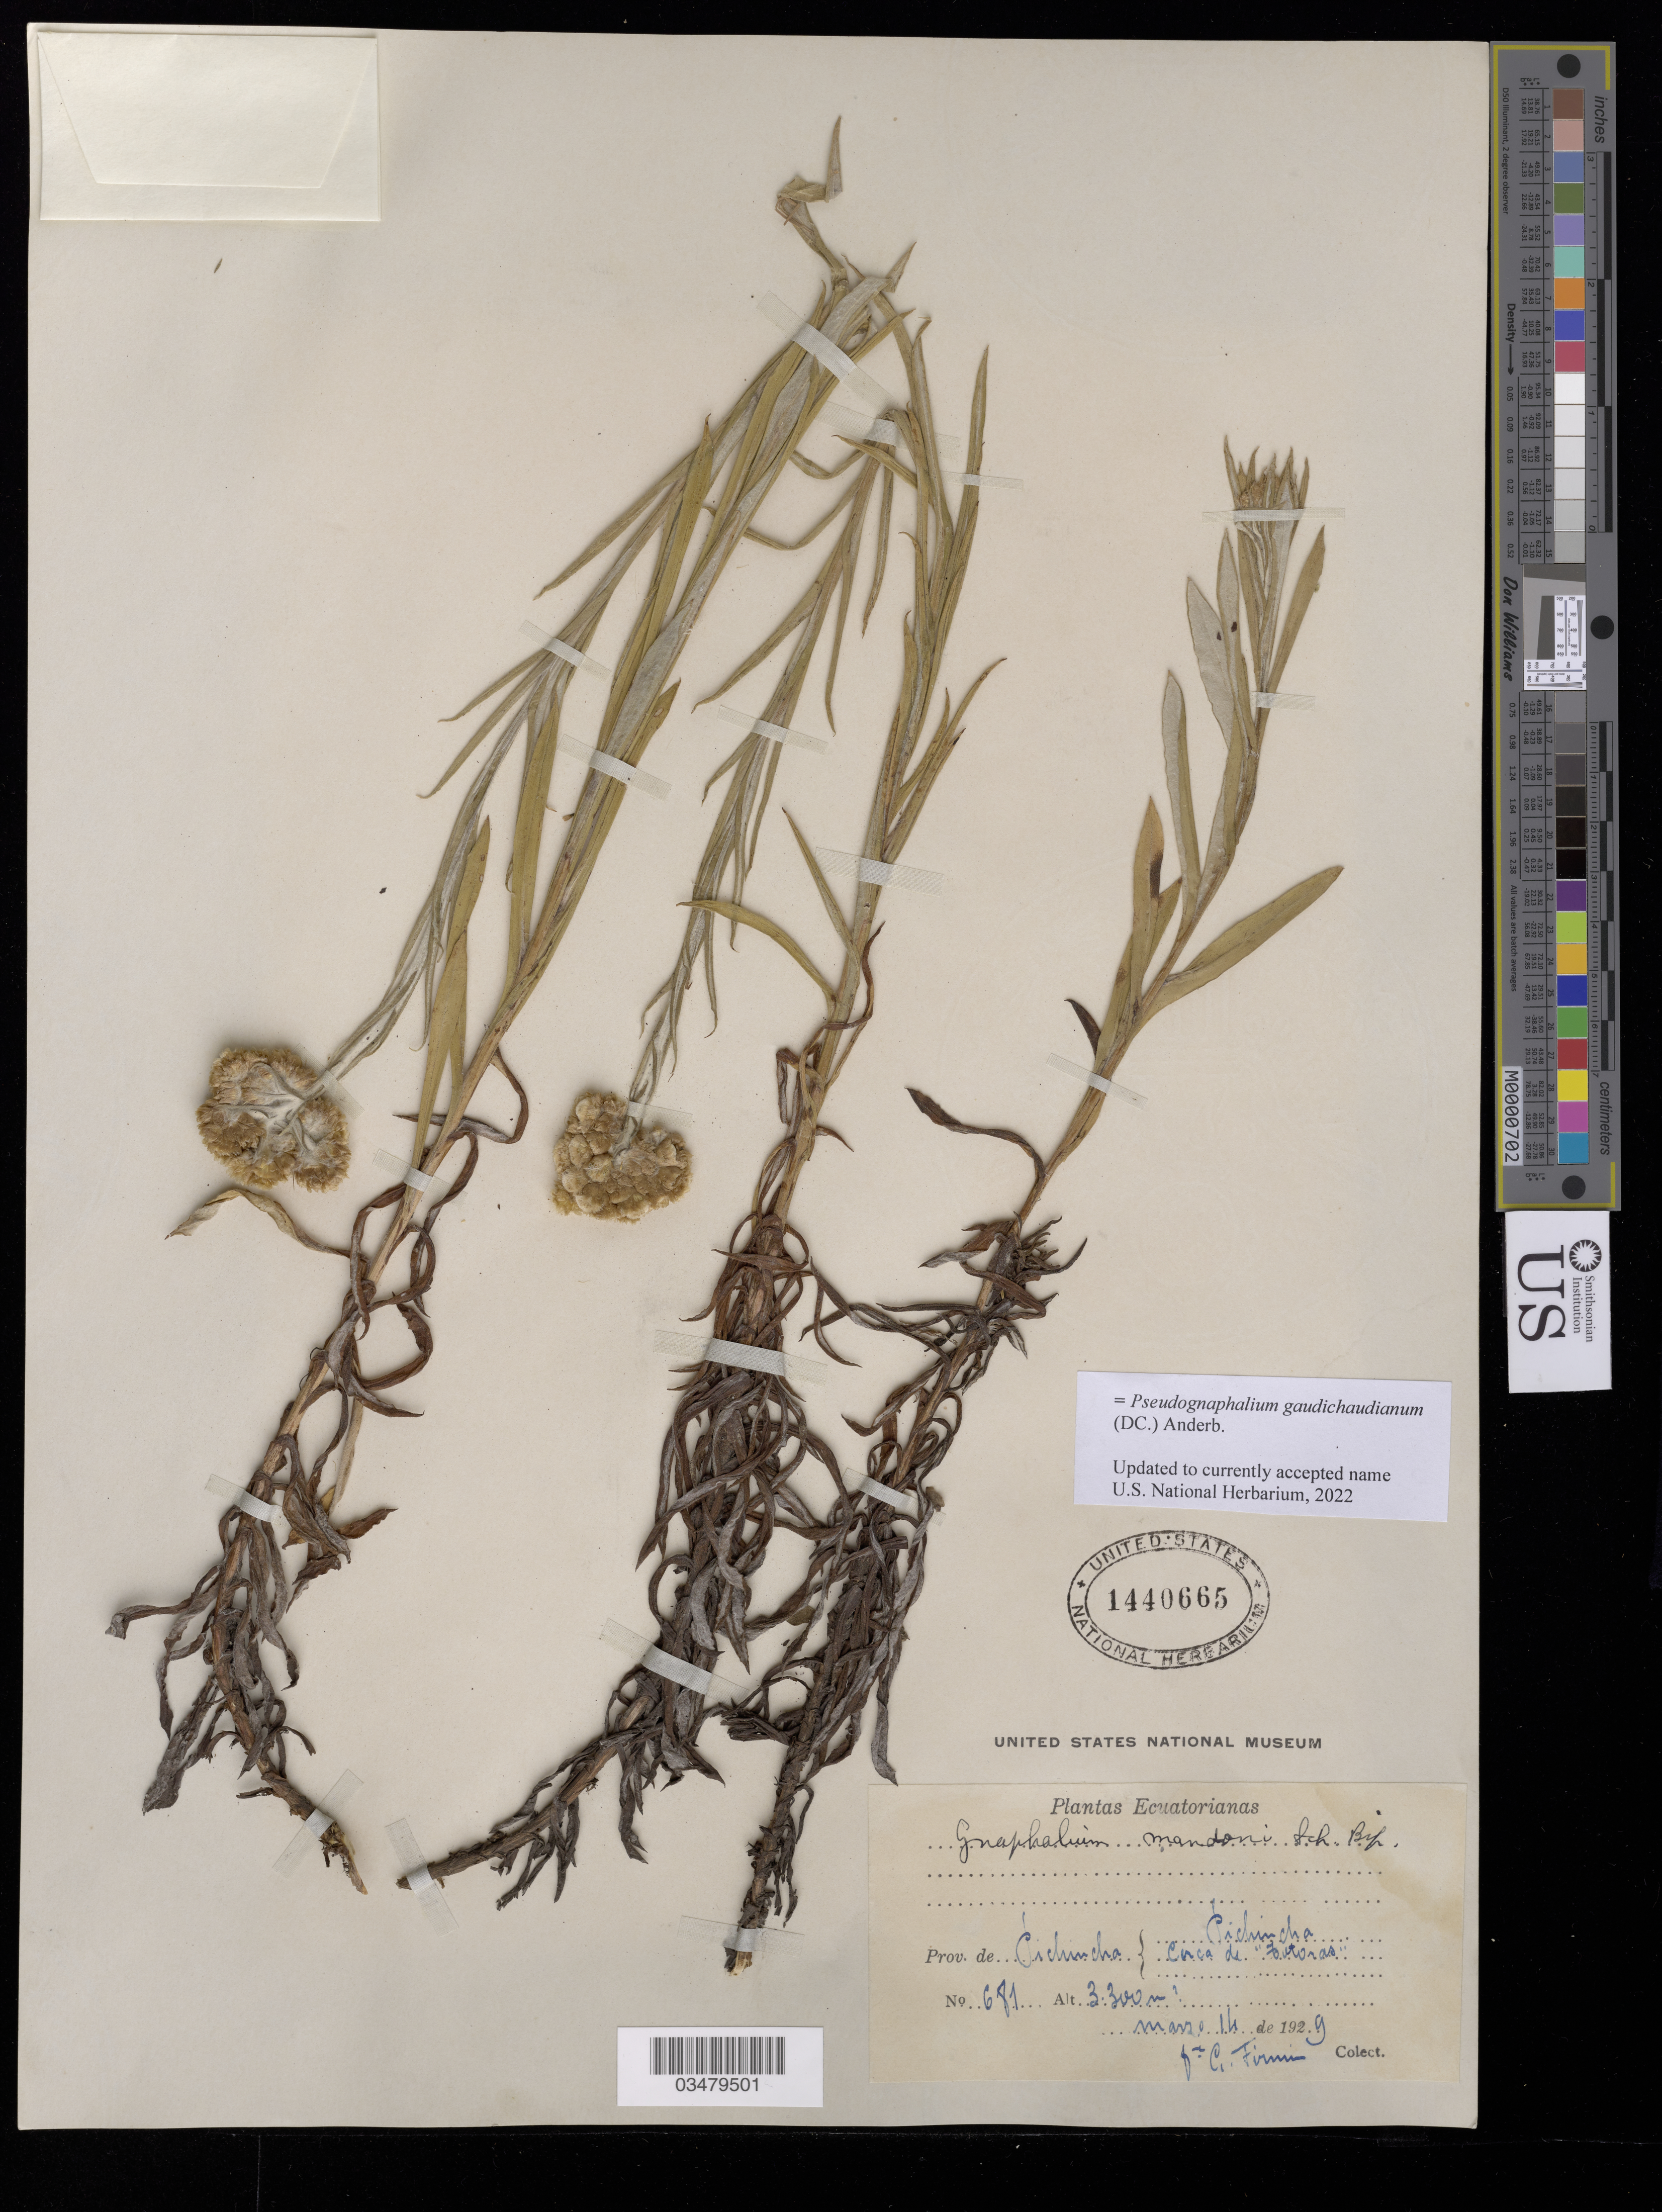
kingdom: Plantae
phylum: Tracheophyta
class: Magnoliopsida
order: Asterales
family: Asteraceae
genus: Pseudognaphalium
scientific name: Pseudognaphalium gaudichaudianum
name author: (DC.) Anderb.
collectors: C. Firmin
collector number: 681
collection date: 1929-03-01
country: Ecuador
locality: Prov. de Cichnicha; circa de "Fontoras"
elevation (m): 3300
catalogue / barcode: US 1440665